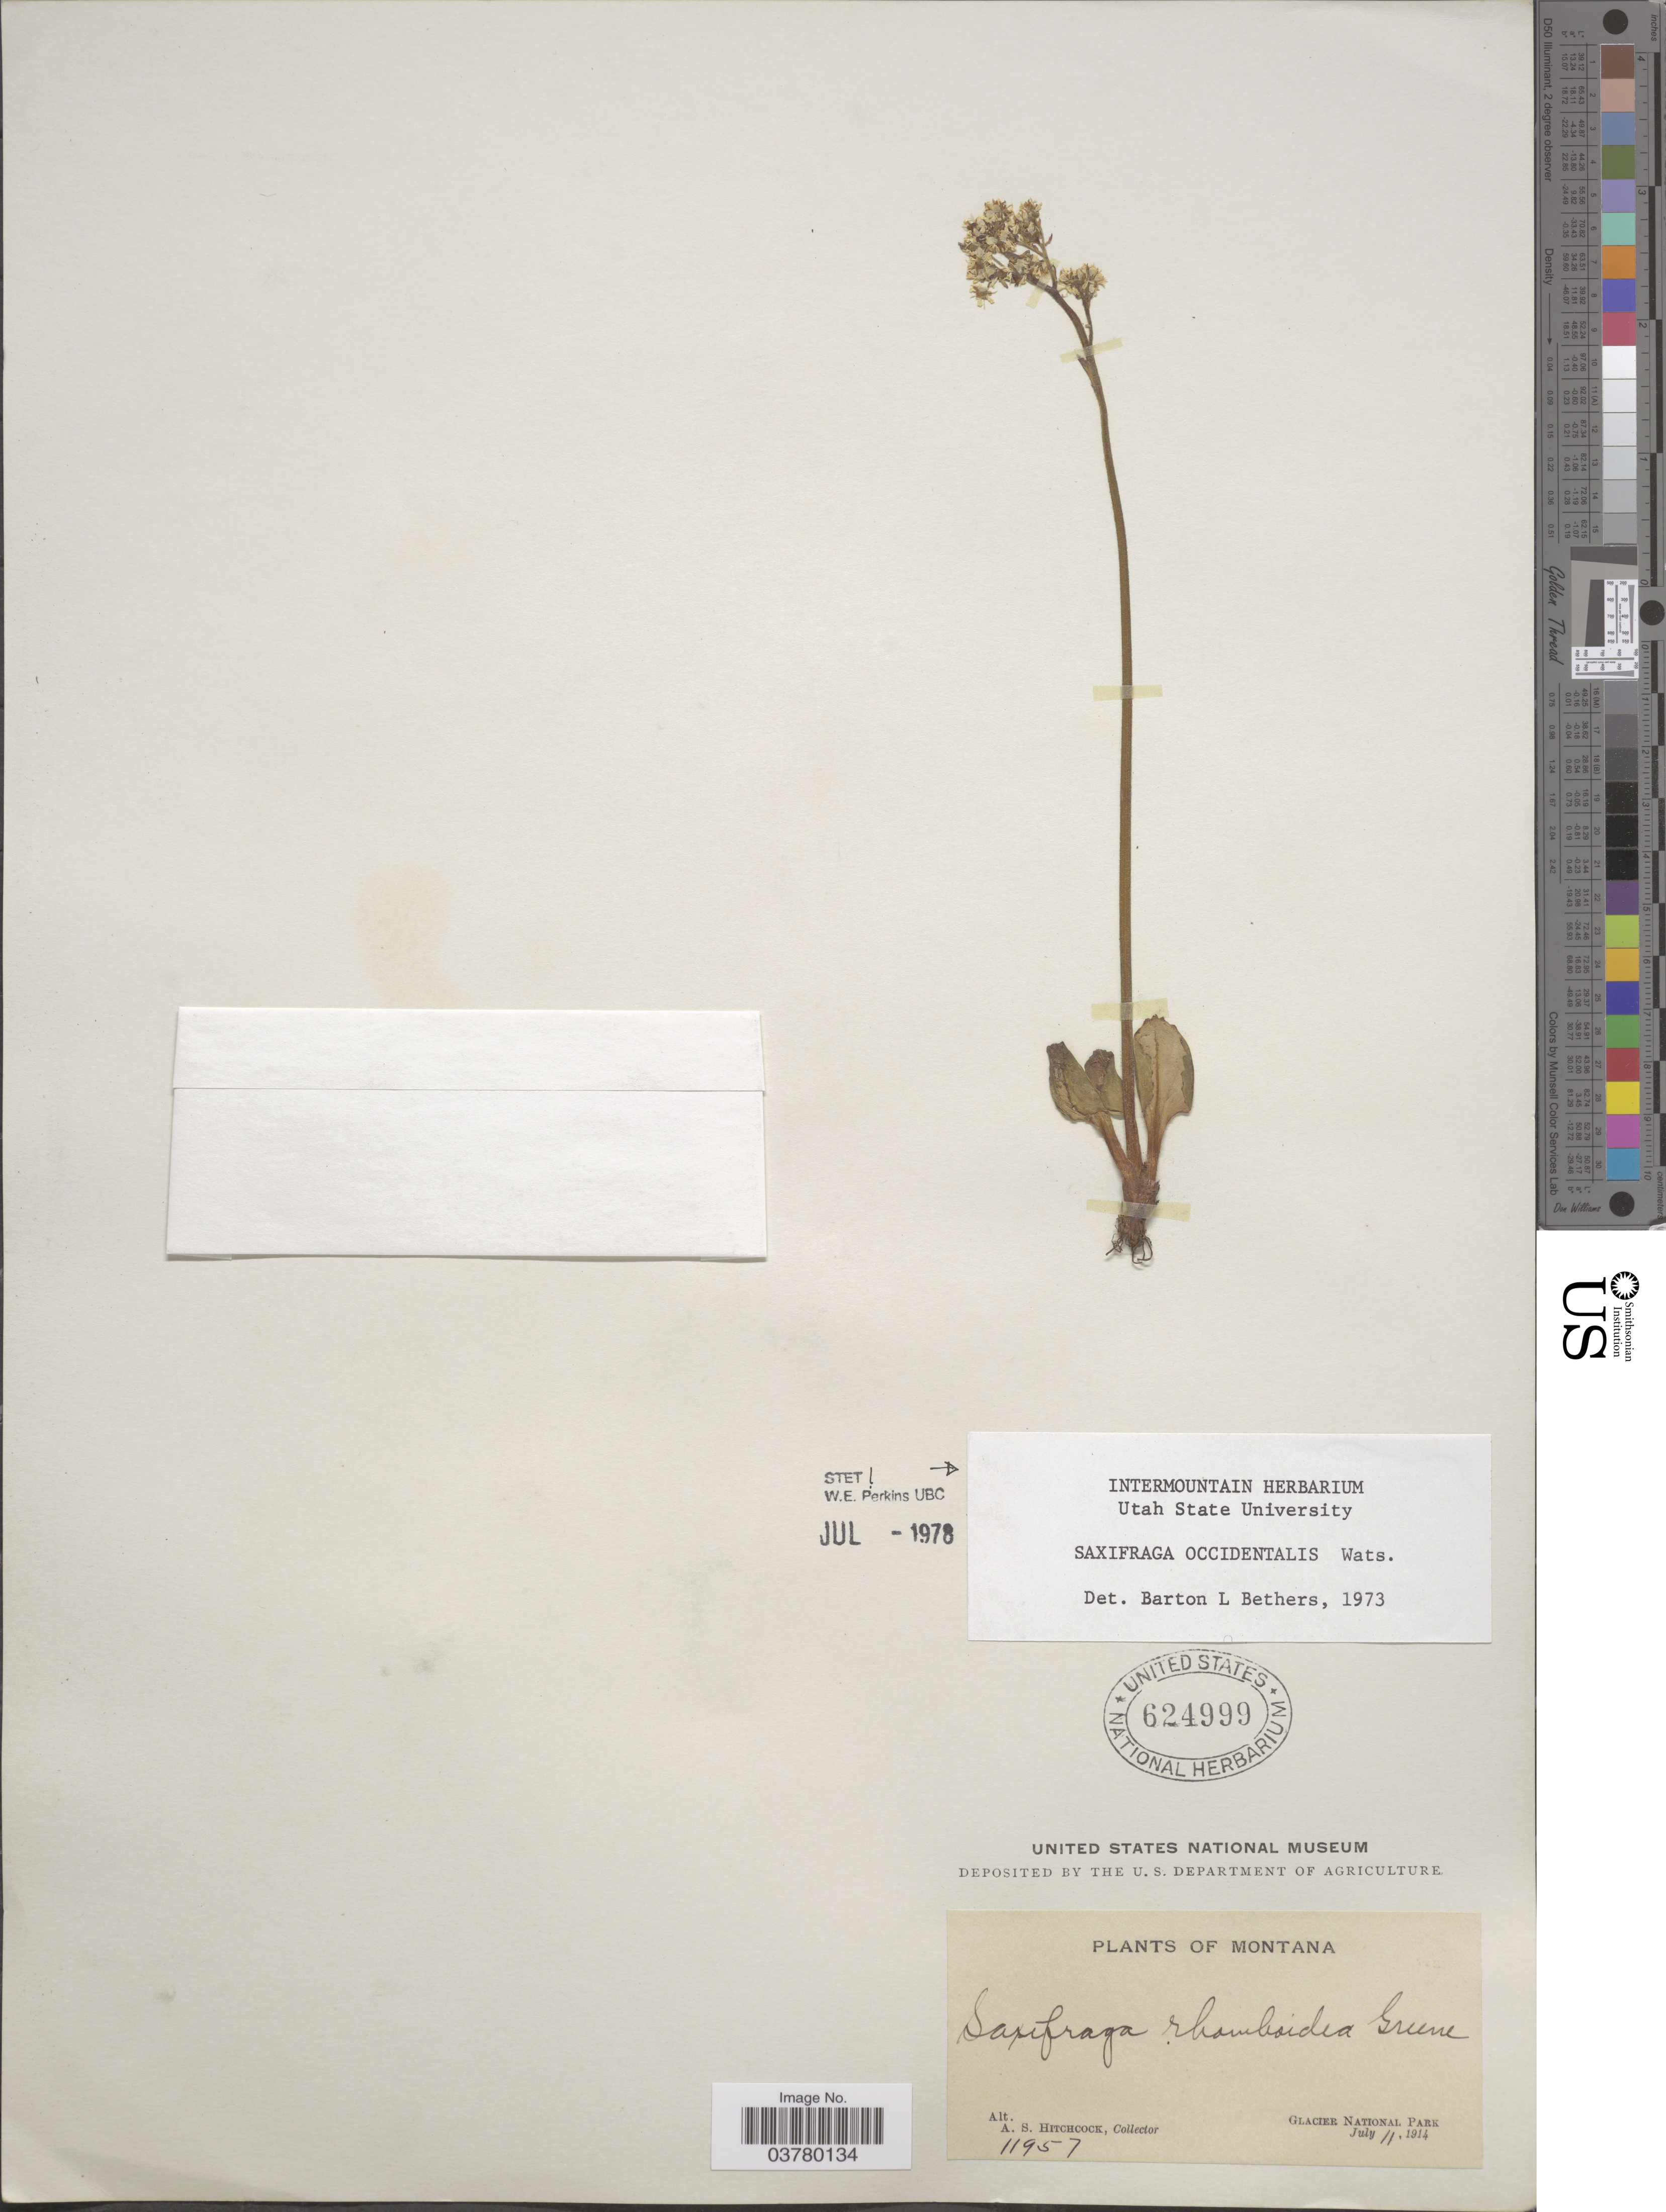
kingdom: Plantae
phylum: Tracheophyta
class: Magnoliopsida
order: Saxifragales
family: Saxifragaceae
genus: Micranthes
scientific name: Micranthes occidentalis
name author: (S. Watson) Small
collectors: A. S. Hitchcock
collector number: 11957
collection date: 1914-07-11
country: United States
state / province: Montana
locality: Glacier National Park.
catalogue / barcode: US 624999